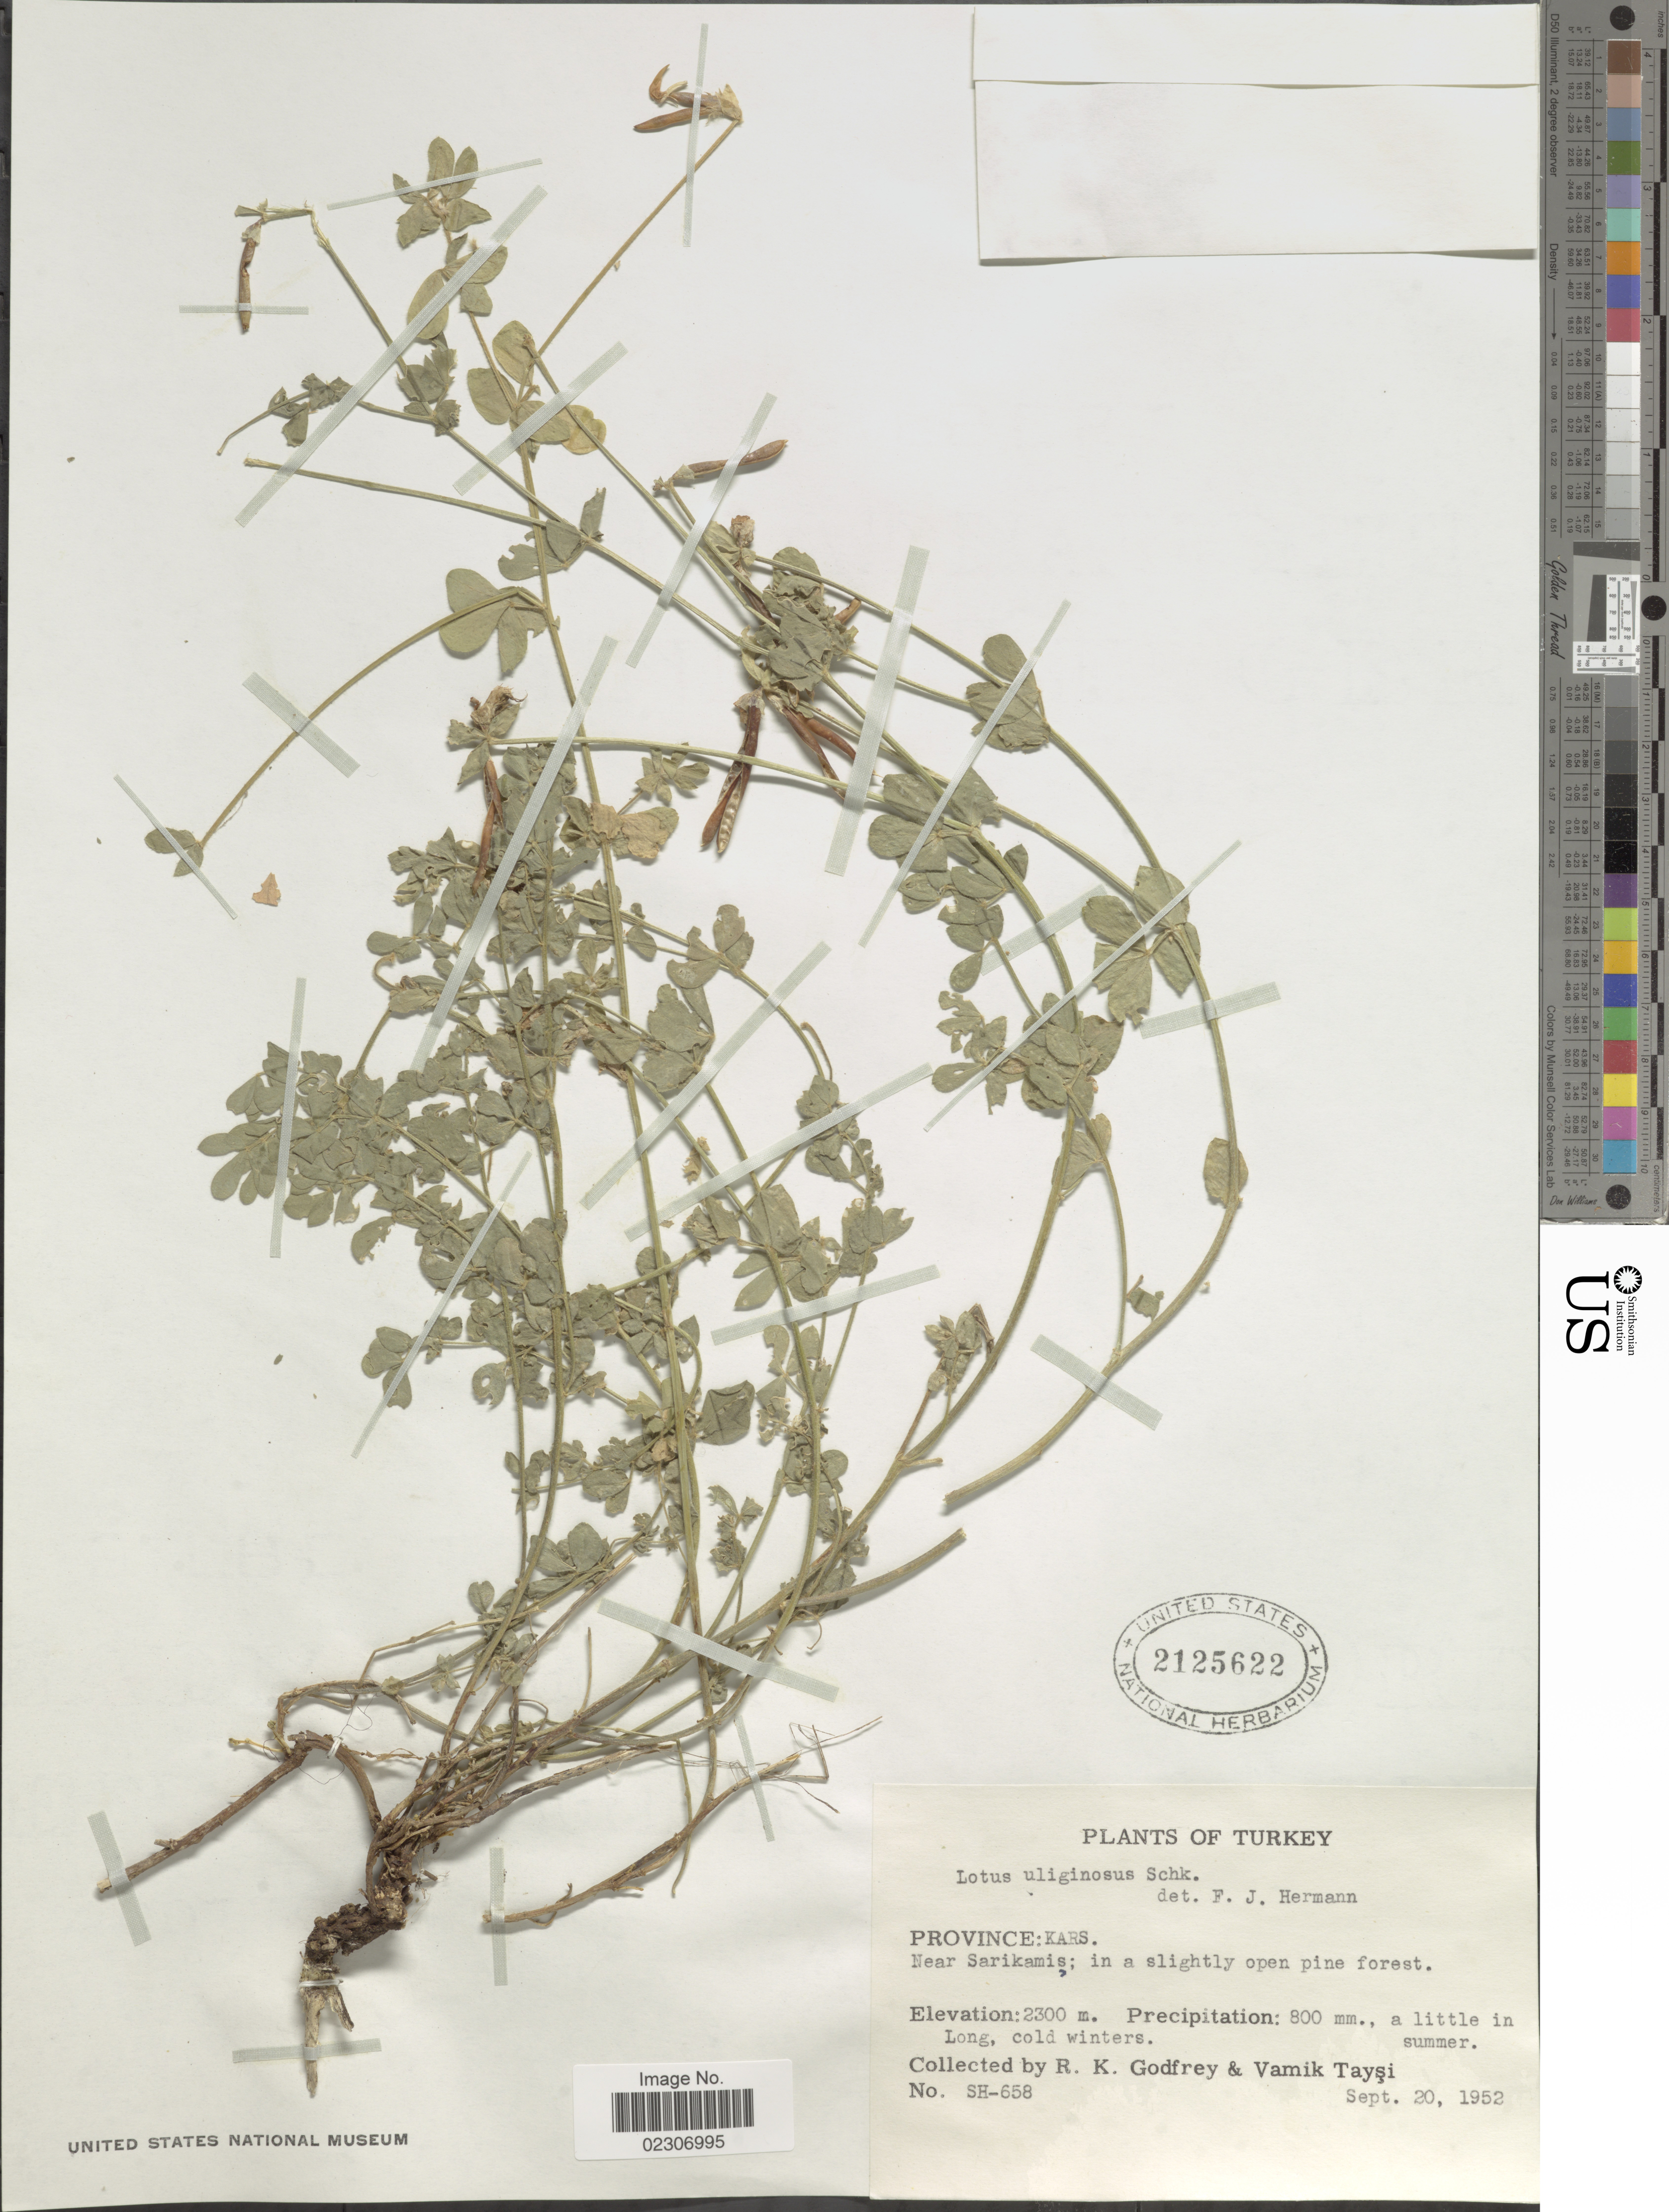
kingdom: Plantae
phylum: Tracheophyta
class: Magnoliopsida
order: Fabales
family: Fabaceae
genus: Lotus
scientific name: Lotus uliginosus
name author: Schkuhr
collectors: R. K. Godfrey & V. Taysi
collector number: SH-658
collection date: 1952-09-20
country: Turkey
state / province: Kars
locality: Near Sarikamis; in slightly open pine forest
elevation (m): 2300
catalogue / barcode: US 2125622